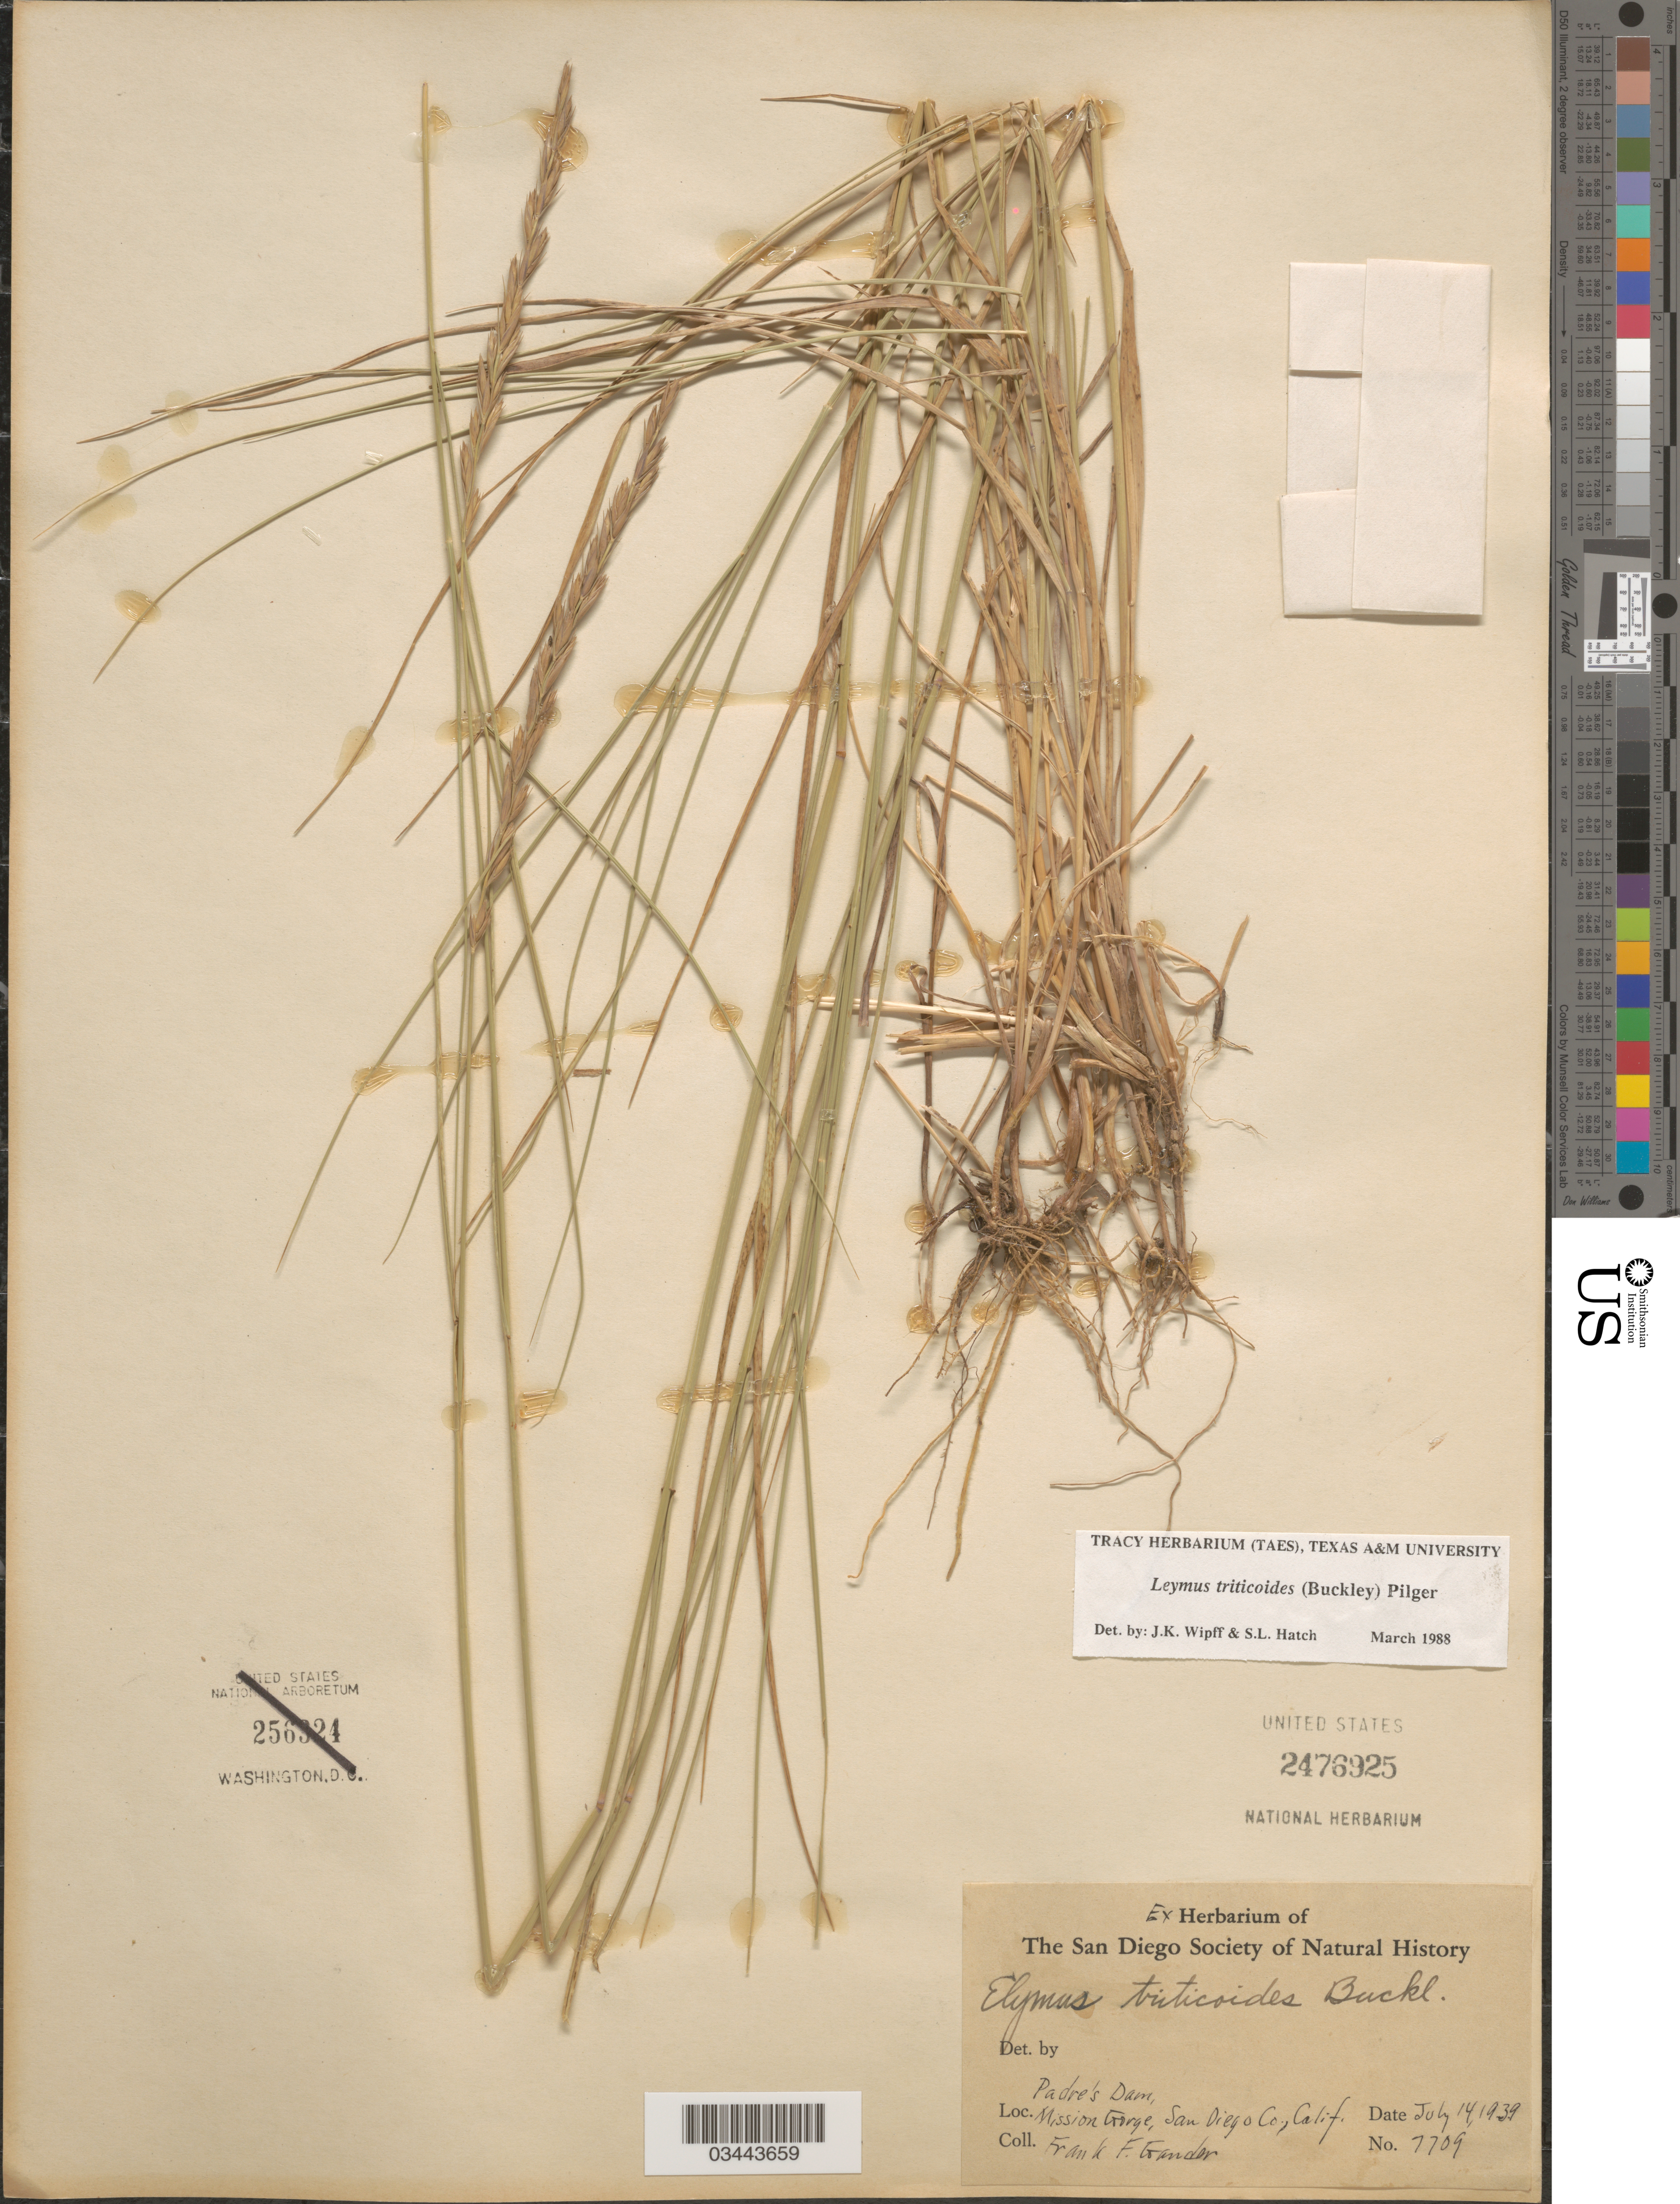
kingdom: Plantae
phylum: Tracheophyta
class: Liliopsida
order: Poales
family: Poaceae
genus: Leymus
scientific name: Leymus triticoides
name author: (Buckley) Pilg.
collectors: F. Gander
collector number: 7709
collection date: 1939-07-14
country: United States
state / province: California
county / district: San Diego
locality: Padre's Dam, Mission Gorge, San Diego Co.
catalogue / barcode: US 2476925